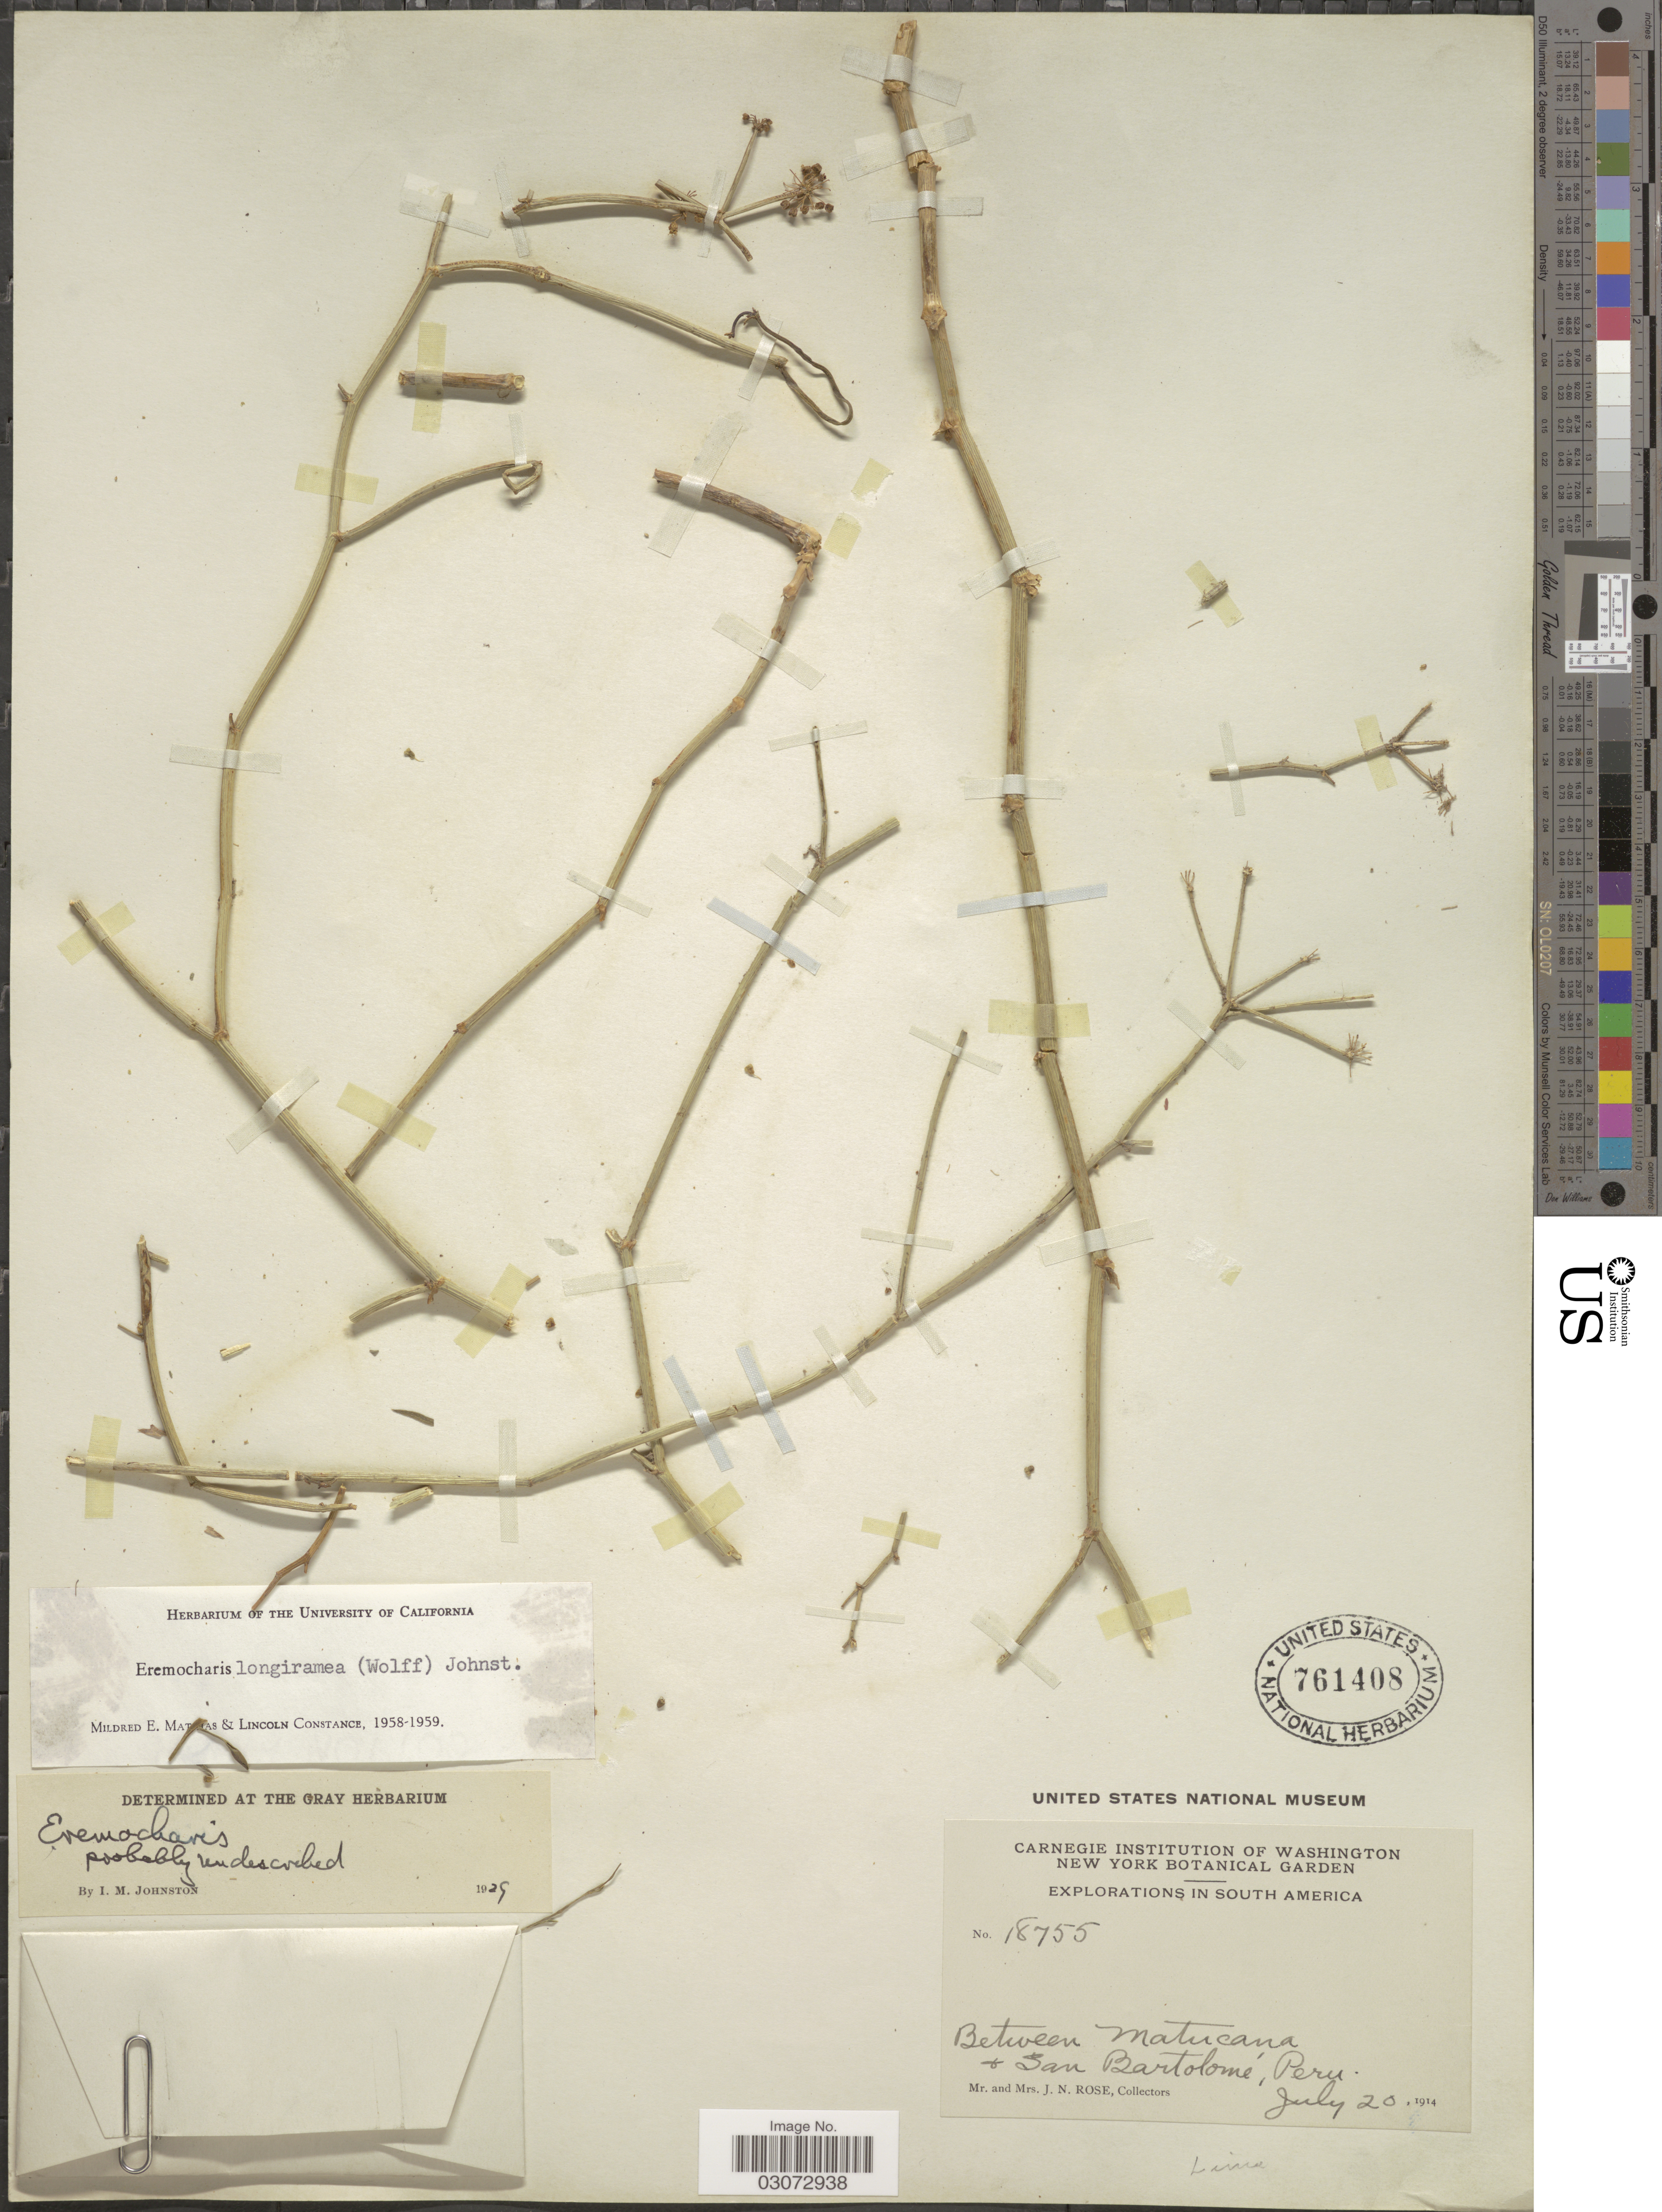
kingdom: Plantae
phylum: Tracheophyta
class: Magnoliopsida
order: Apiales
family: Apiaceae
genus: Eremocharis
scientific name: Eremocharis longiramea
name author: (Wolff) Johnst.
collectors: J. N. Rose & L. B. Rose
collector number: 18755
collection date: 1914-07-20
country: Peru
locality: Between Matucana & San Bartolomé.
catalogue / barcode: US 761408